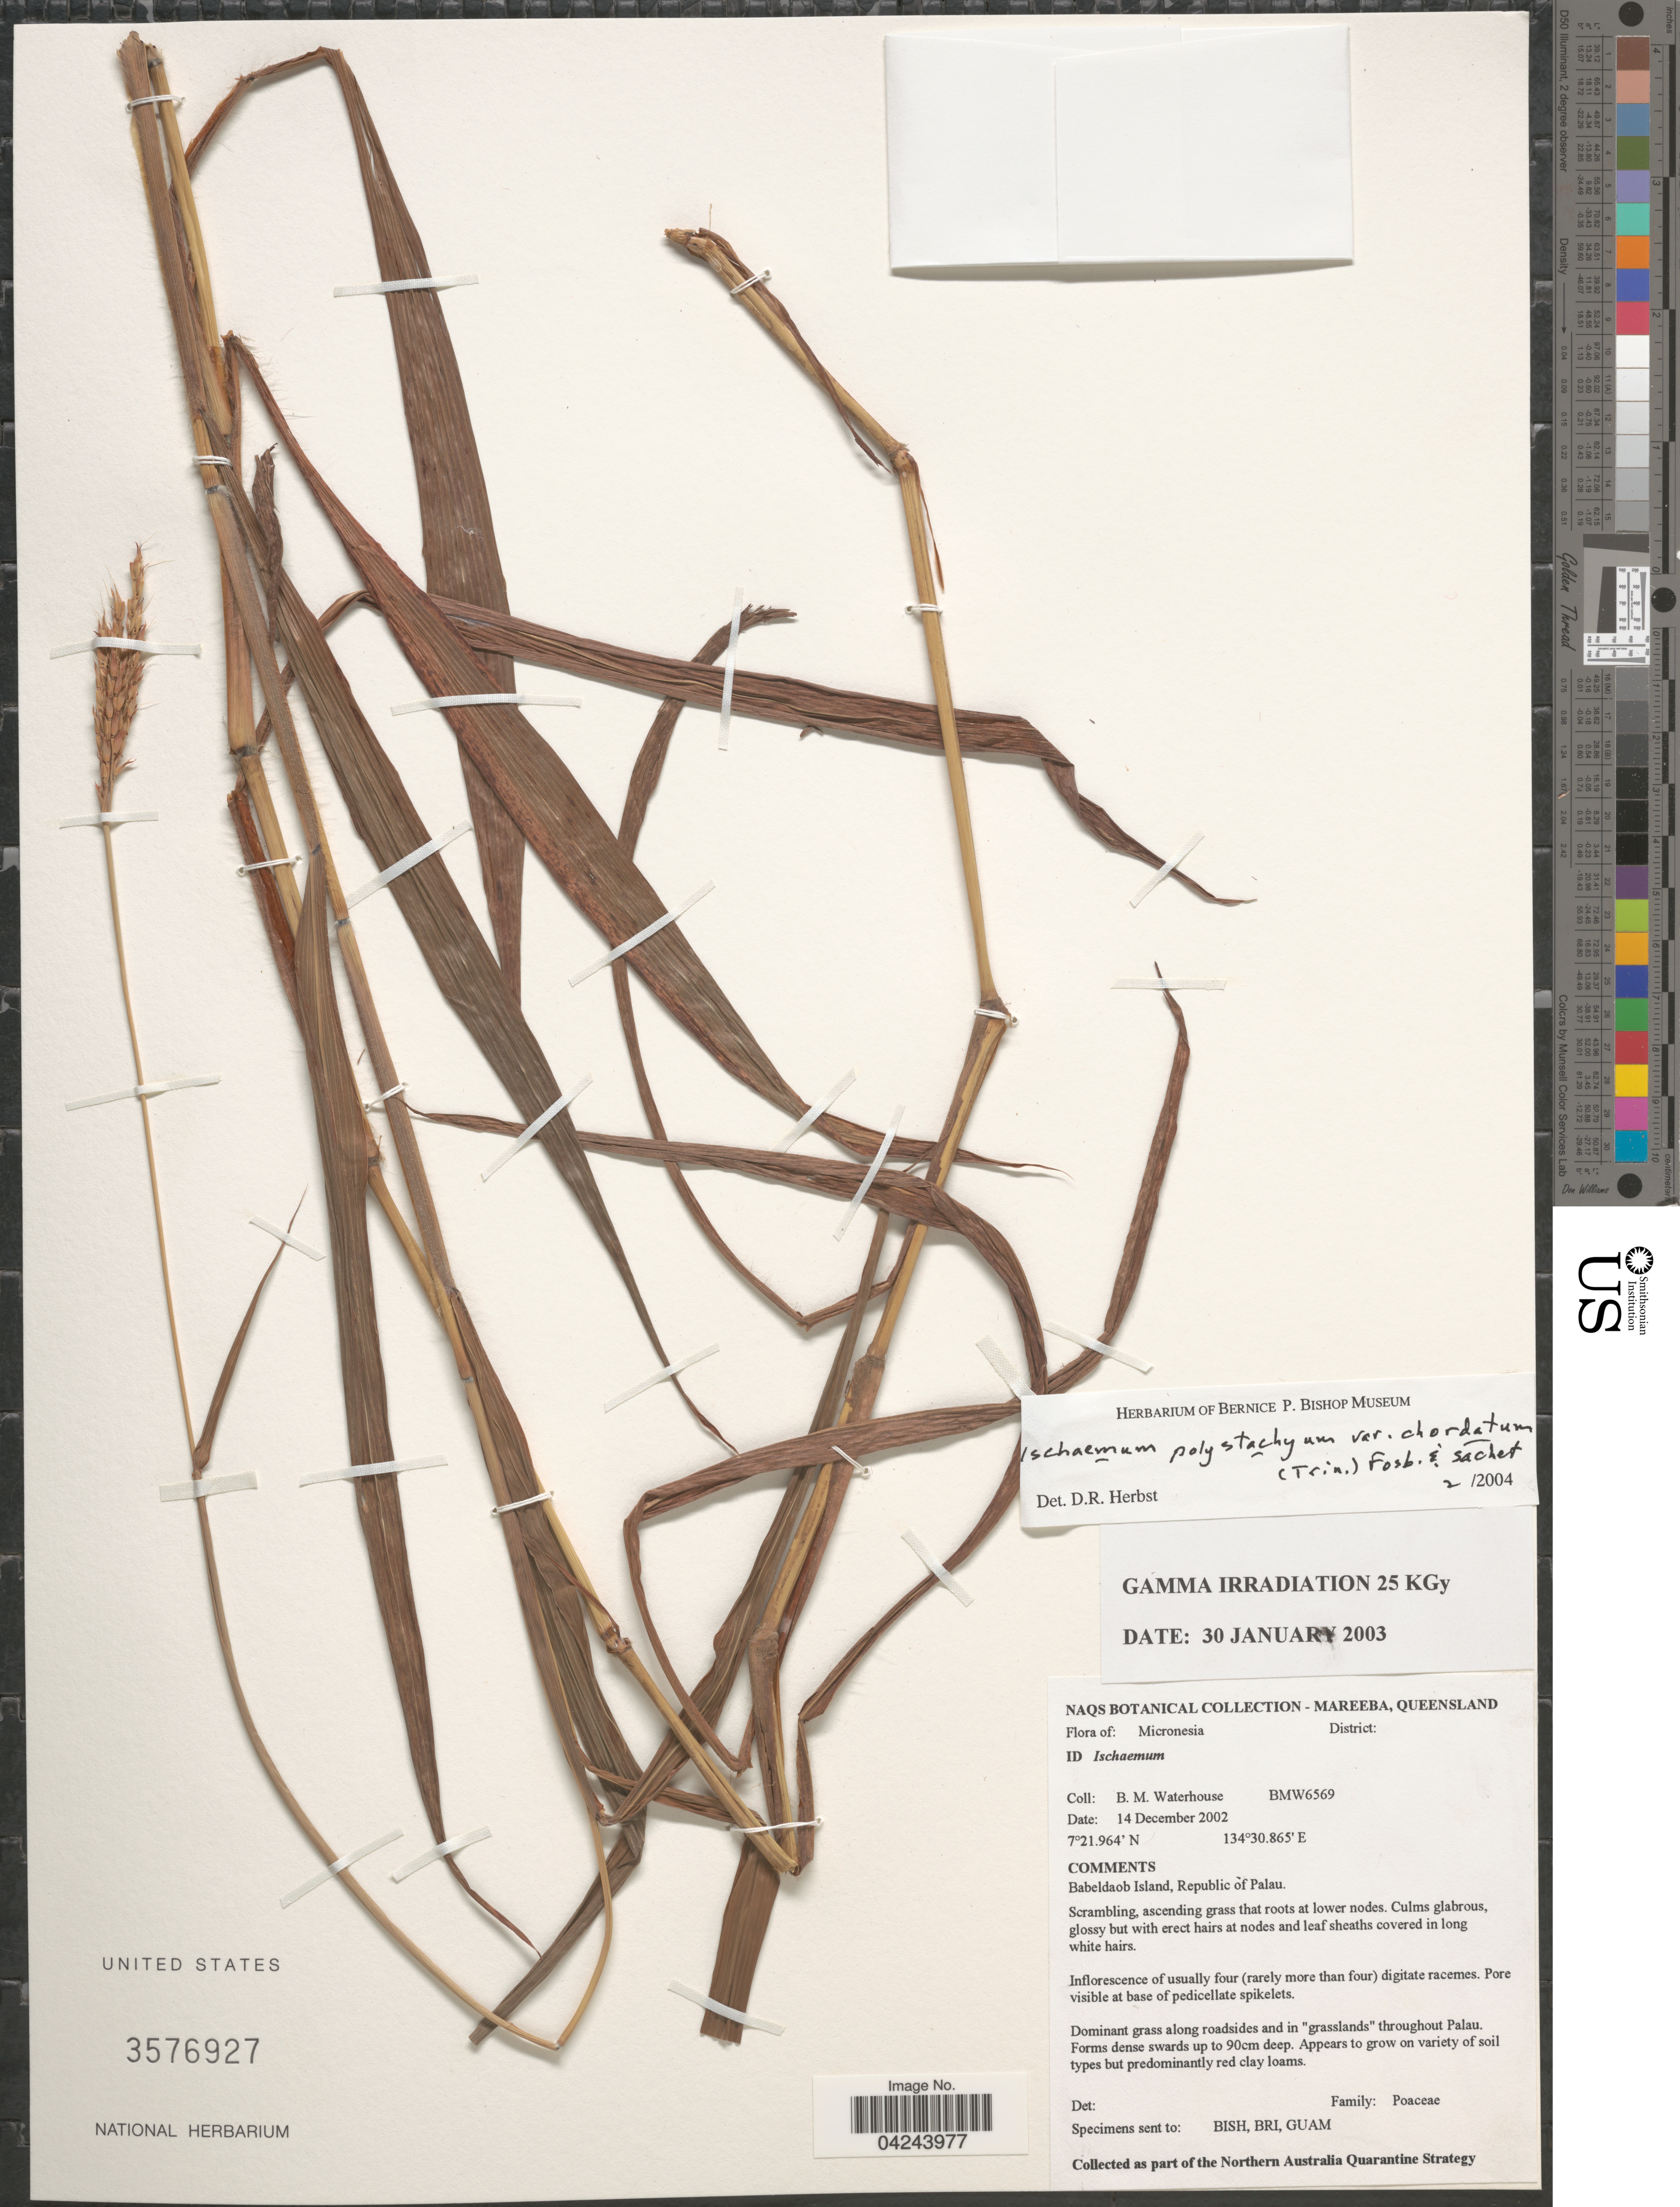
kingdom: Plantae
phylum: Tracheophyta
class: Liliopsida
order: Poales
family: Poaceae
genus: Ischaemum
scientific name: Ischaemum polystachyum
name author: J. Presl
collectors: B. Waterhouse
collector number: BMW6569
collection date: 2002-12-14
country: Palau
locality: Micronesia. Babeldaob Island, Republic of Palau.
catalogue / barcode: US 3576927